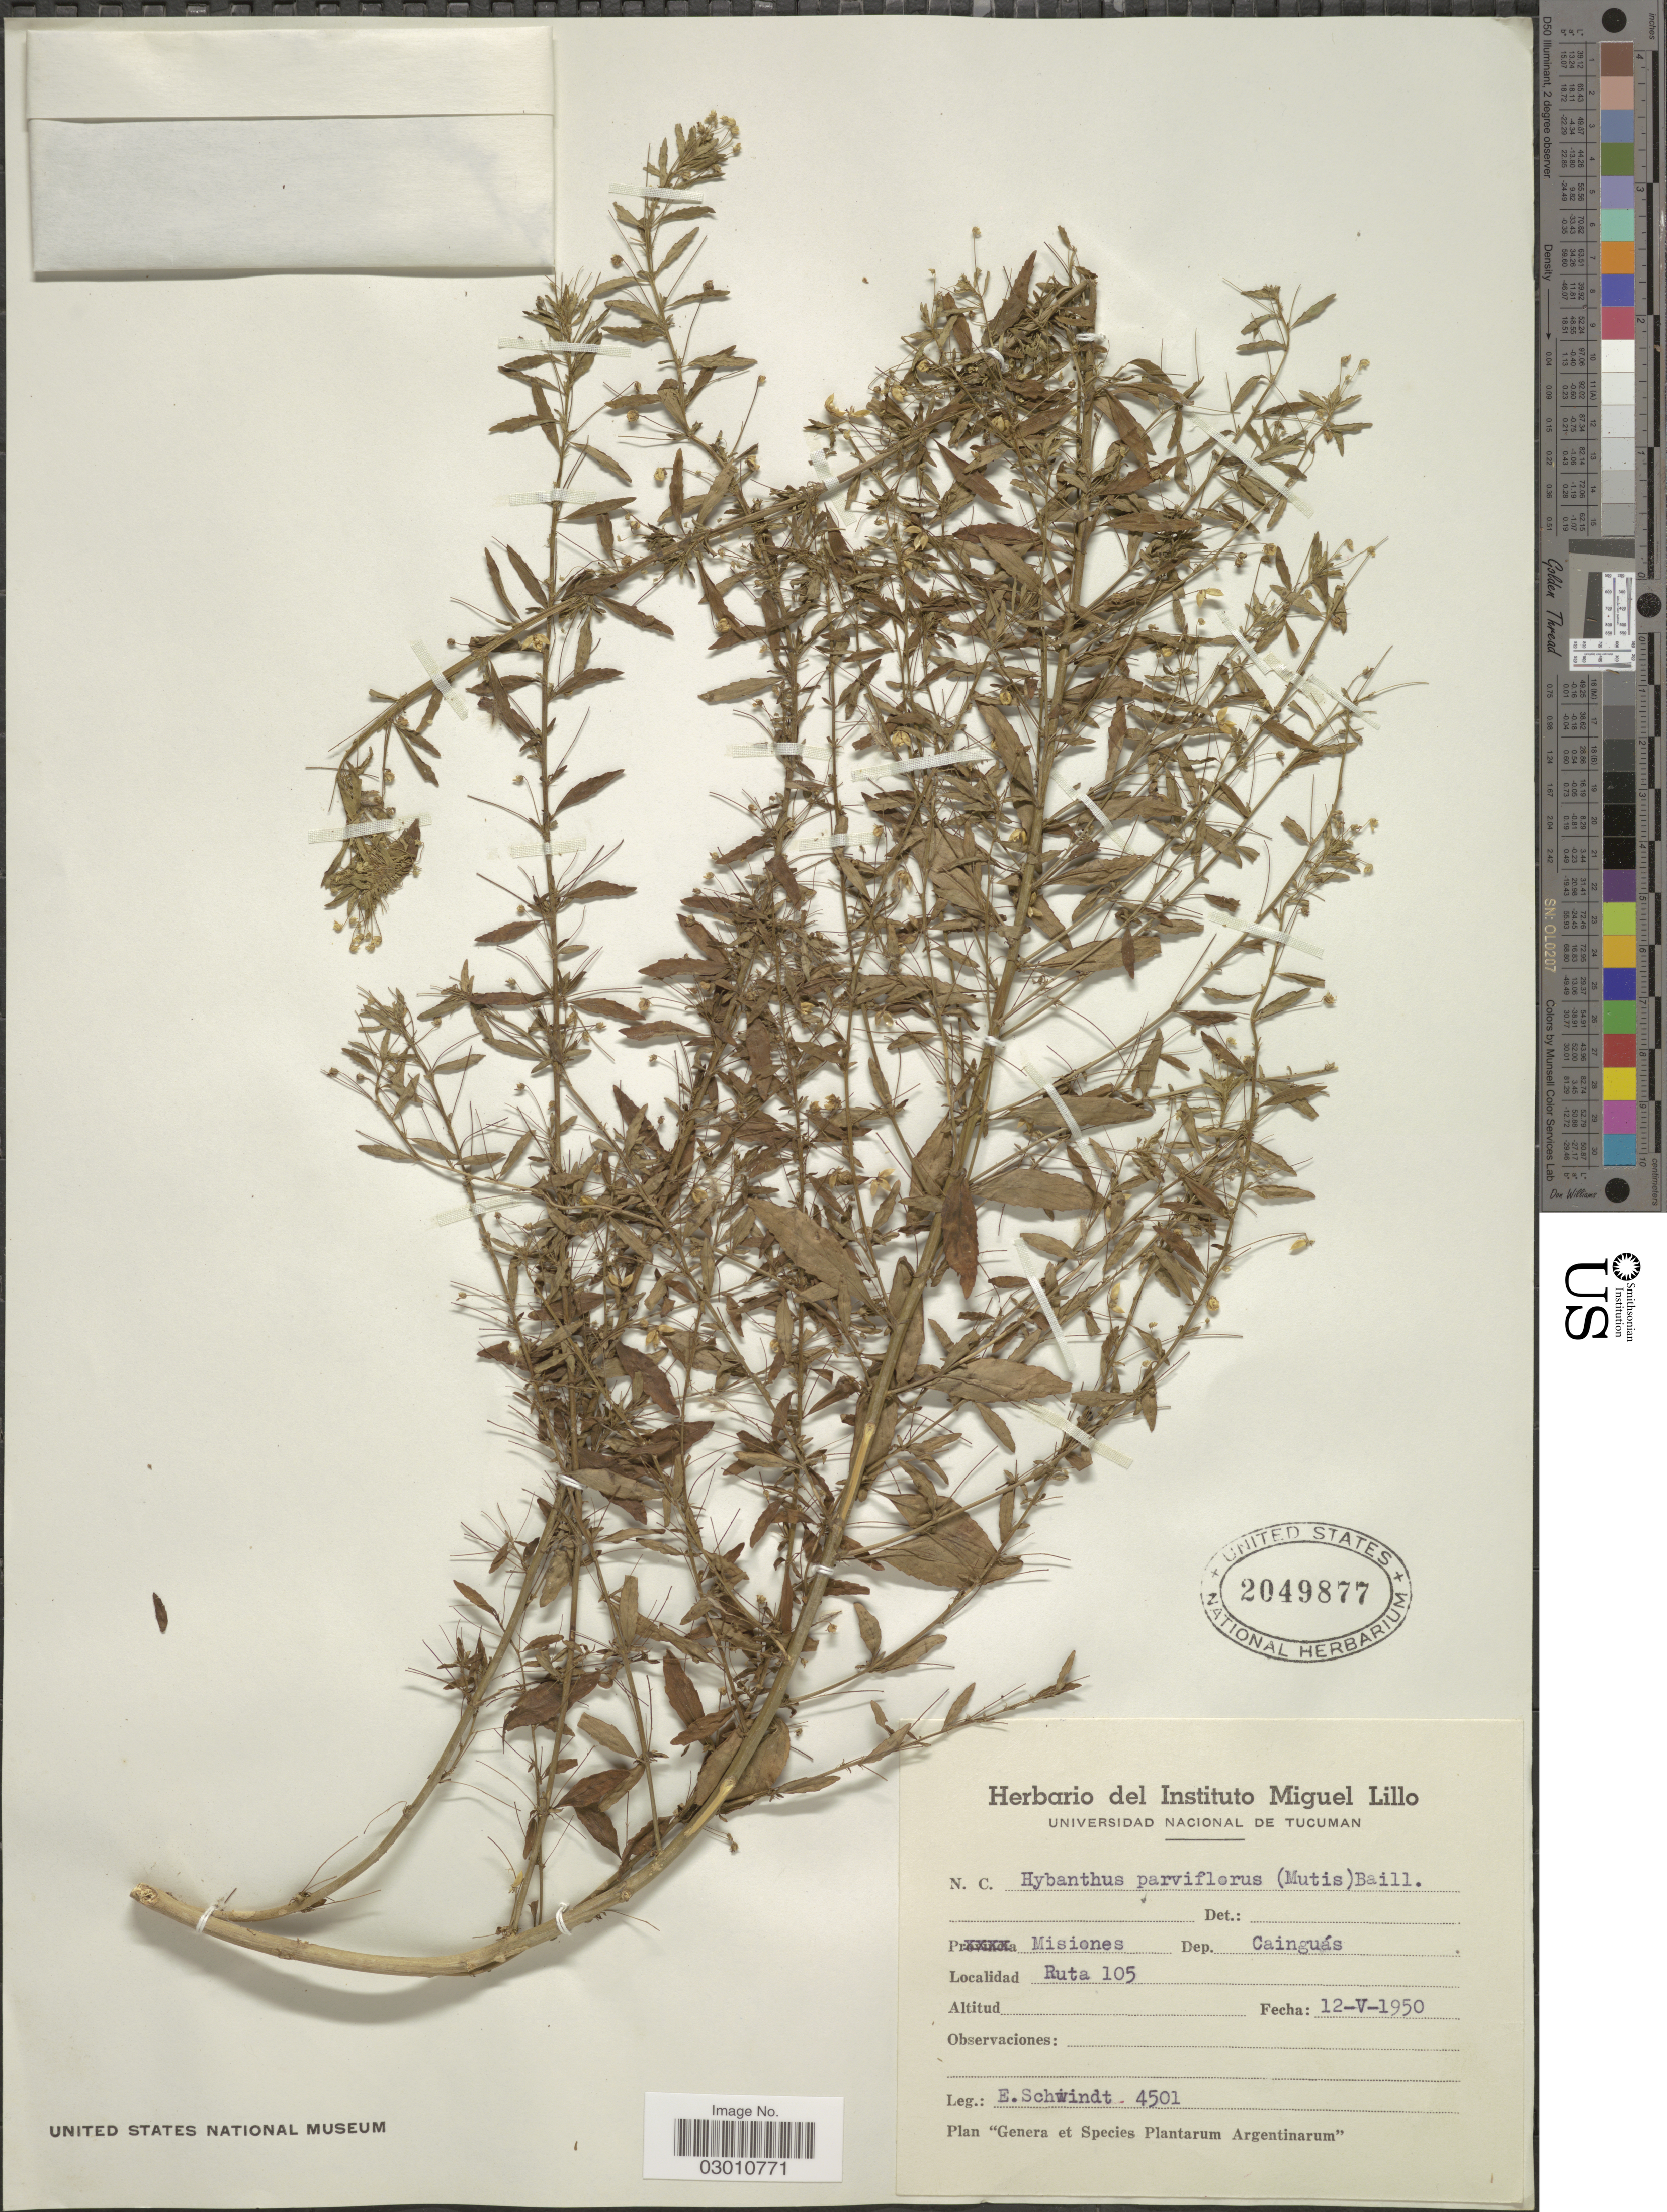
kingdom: Plantae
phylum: Tracheophyta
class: Magnoliopsida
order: Malpighiales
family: Violaceae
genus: Pombalia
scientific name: Pombalia parviflora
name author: (L. f.) Paula-Souza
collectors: E. Schwindt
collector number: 4501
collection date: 1950-05-12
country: Argentina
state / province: Misiones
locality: Dep. Cainguás. Ruta 105.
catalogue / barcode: US 2049877